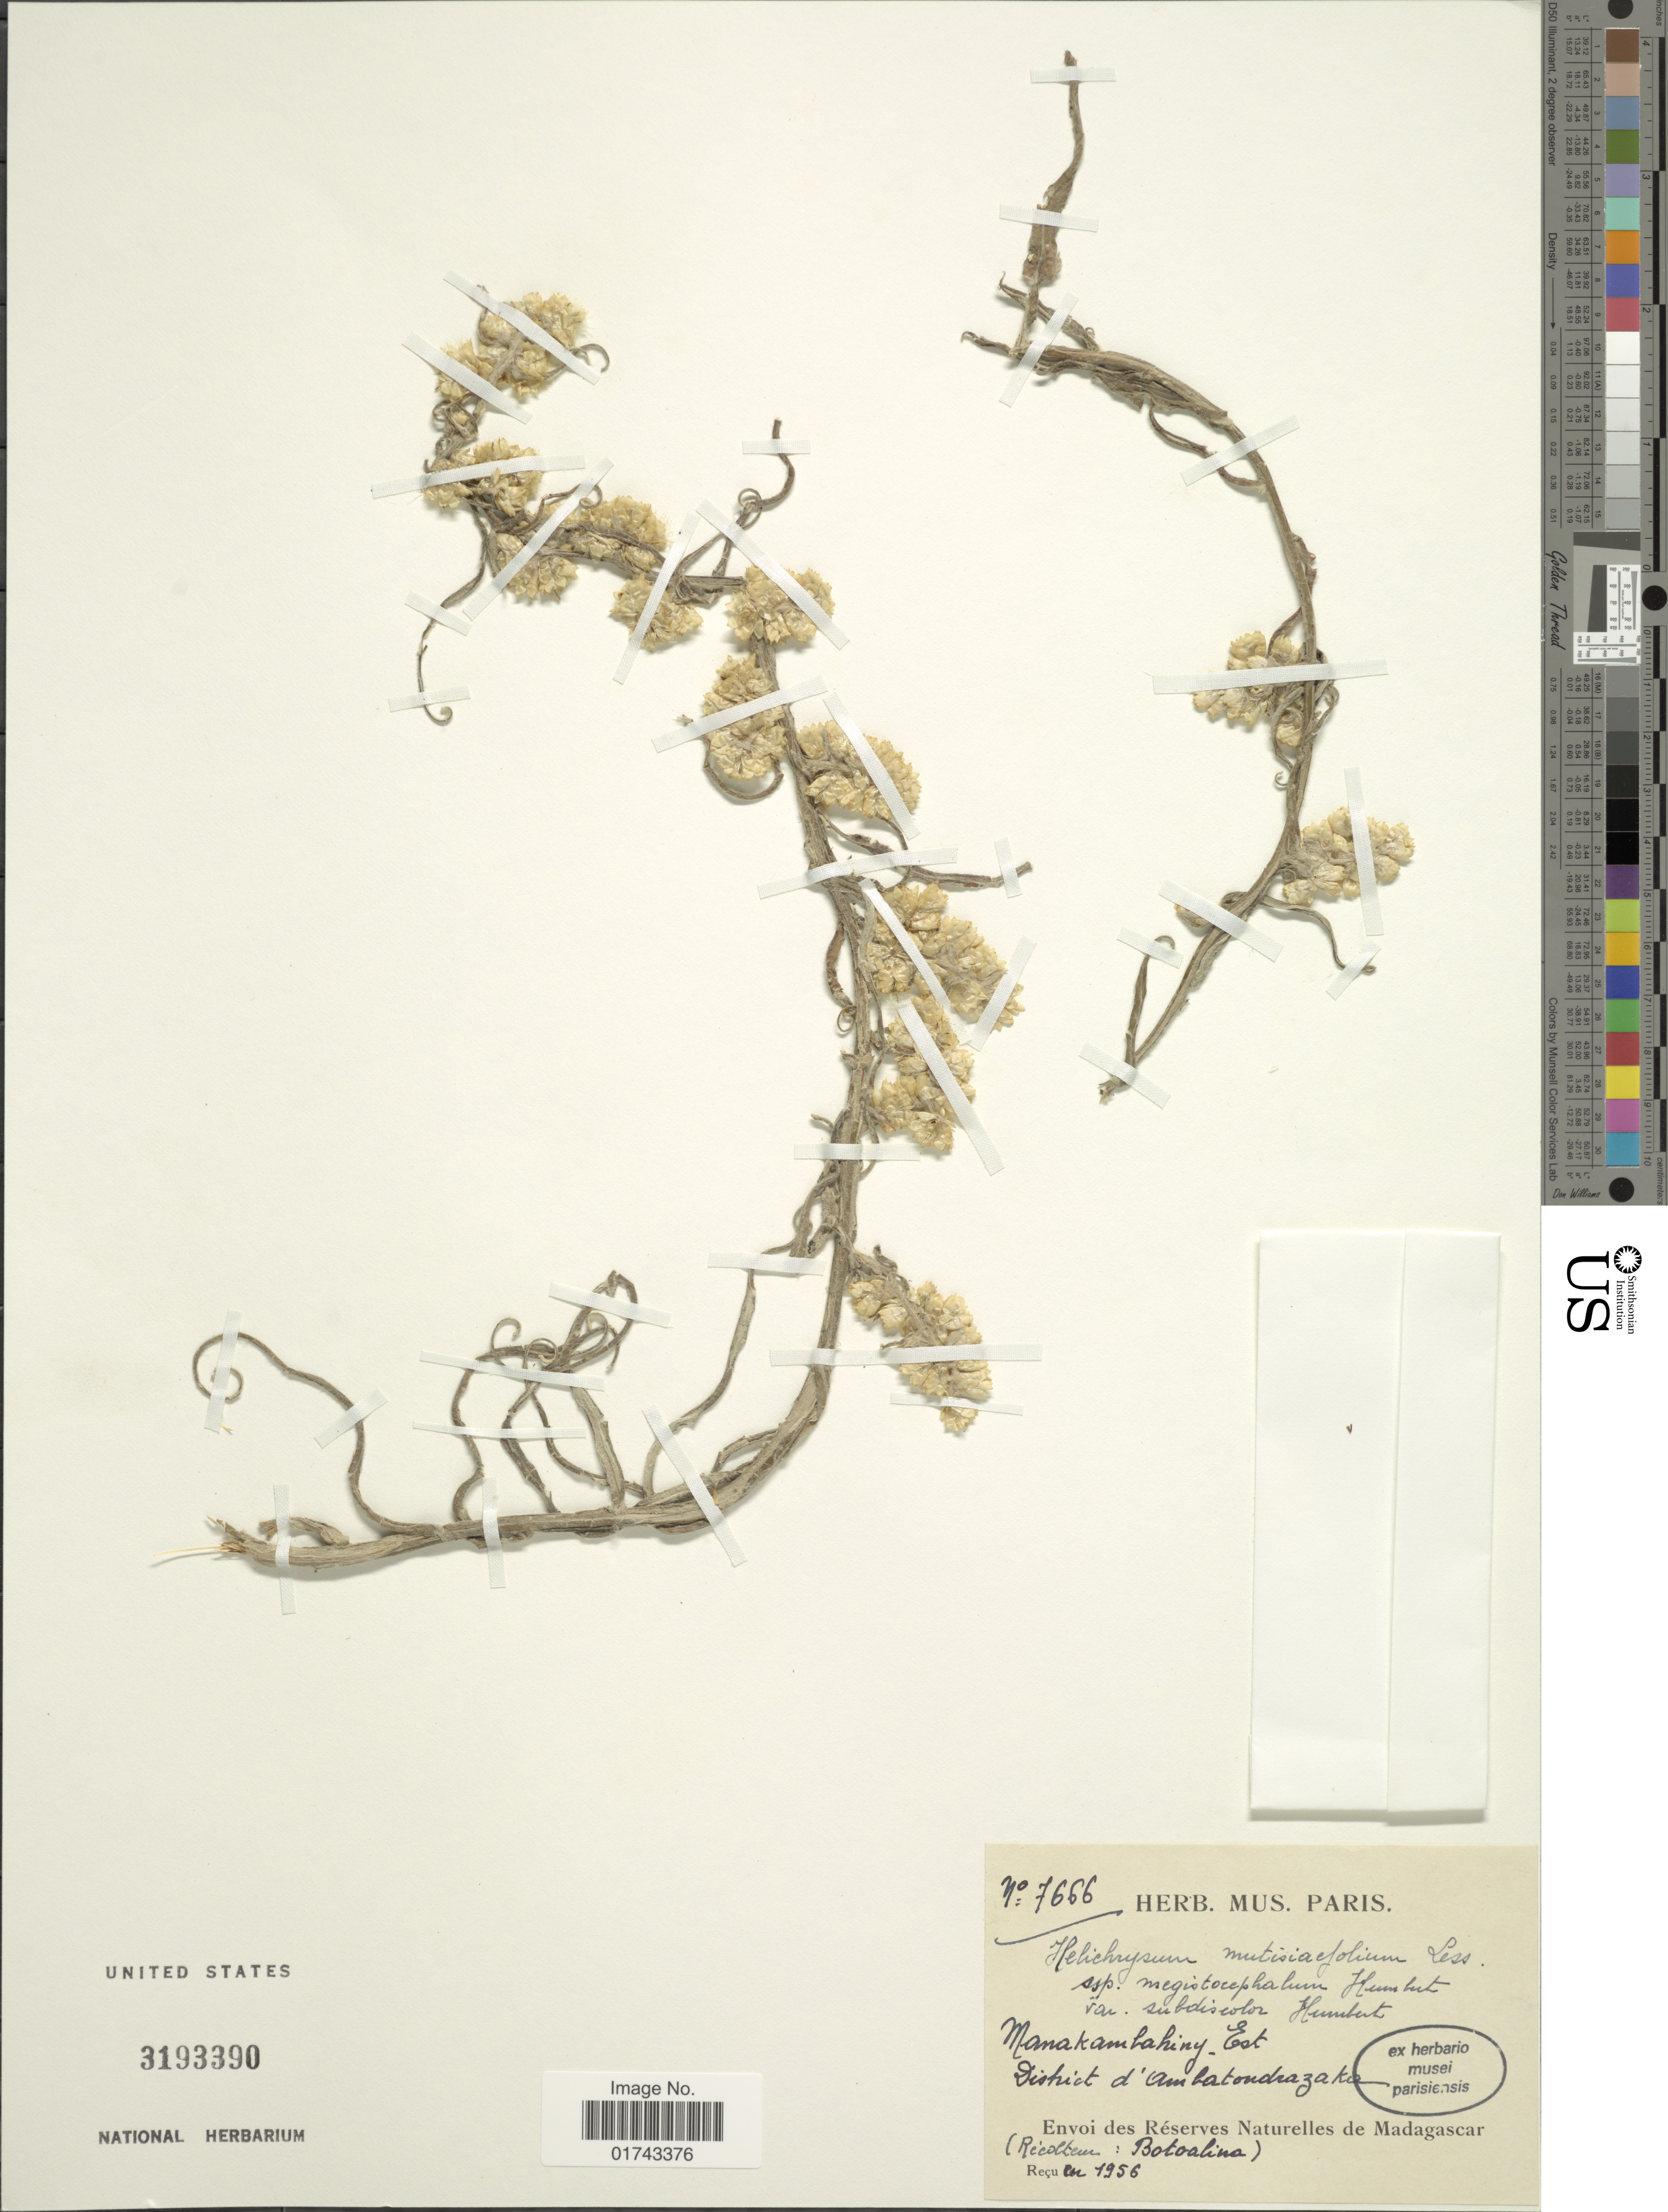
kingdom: Plantae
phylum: Tracheophyta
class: Magnoliopsida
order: Asterales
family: Asteraceae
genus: Helichrysum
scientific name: Helichrysum mutisiaefolium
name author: Less.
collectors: Botoalina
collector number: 7666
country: Madagascar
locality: Manakambahiny - Est District d'Ambatondrazes, Envoi des Reserves Naturelles de Madagascar, Recolten: Batoalina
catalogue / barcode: US 3193390